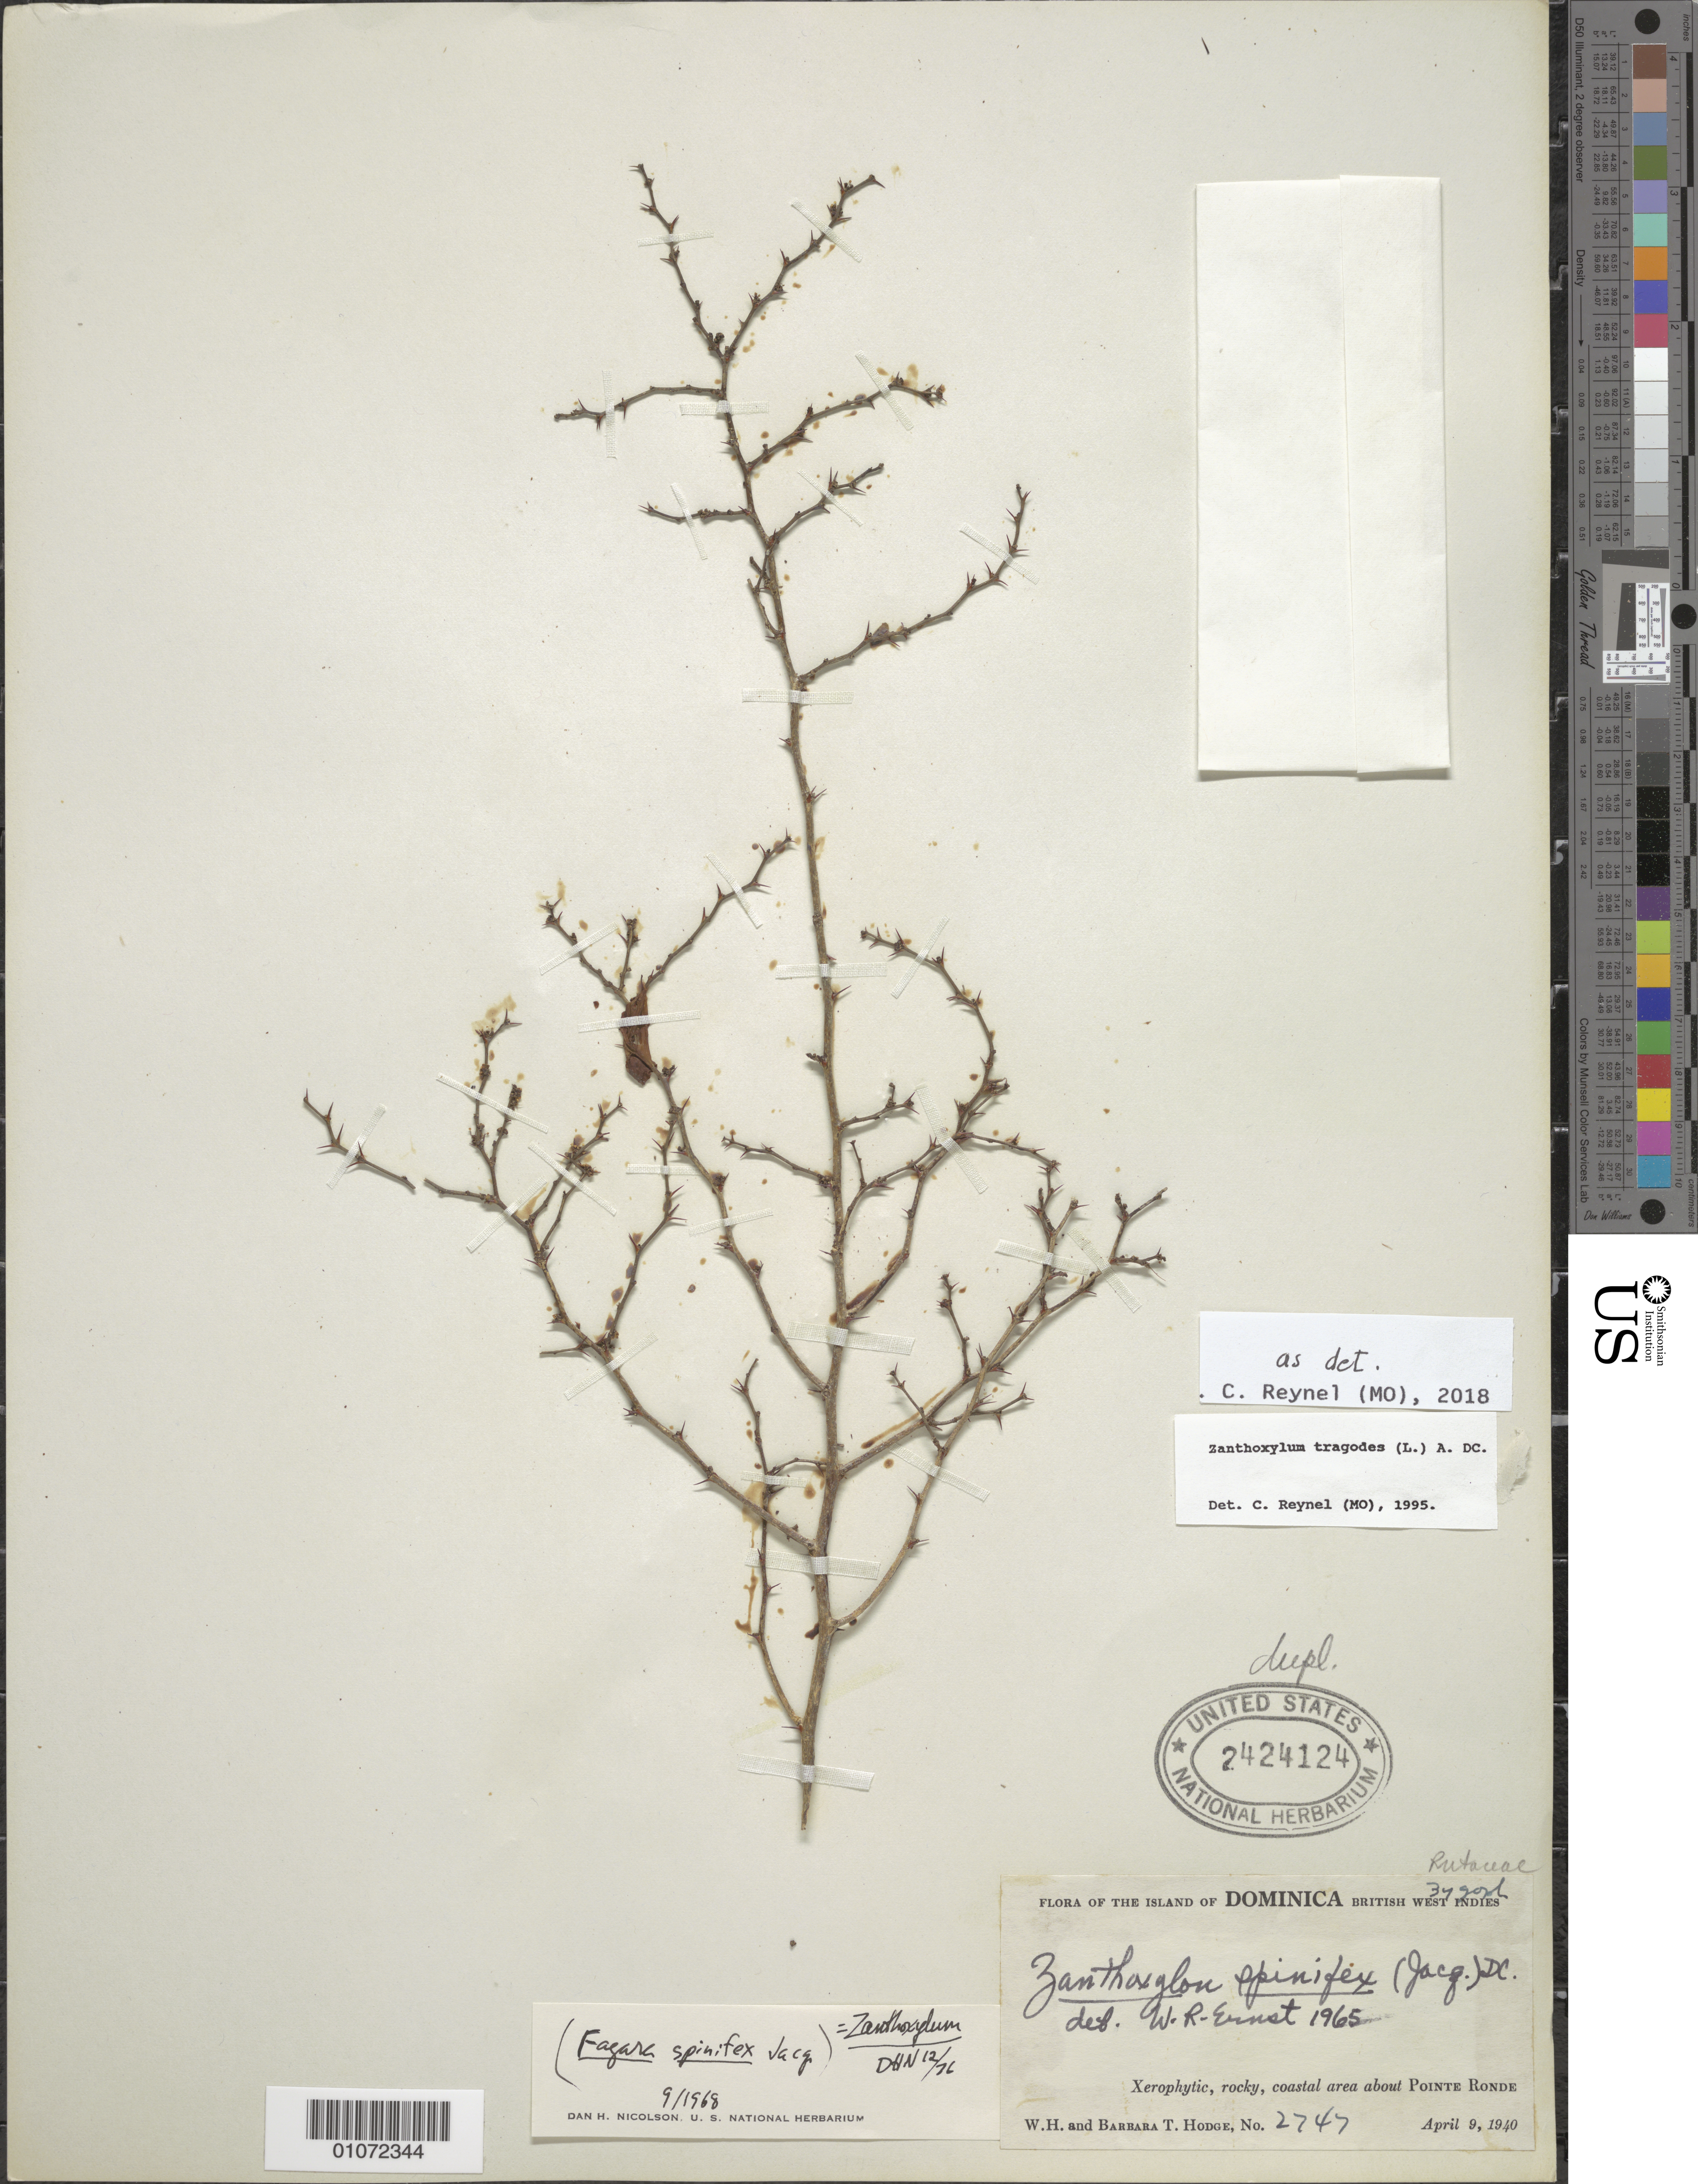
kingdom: Plantae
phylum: Tracheophyta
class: Magnoliopsida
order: Sapindales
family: Rutaceae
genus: Zanthoxylum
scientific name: Zanthoxylum tragodes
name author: (L.) DC.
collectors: W. Hodge & B. Hodge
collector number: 2747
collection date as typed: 09 Apr 1940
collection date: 1940-04-09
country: Dominica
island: Dominica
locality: Rocky, coastal area about Pointe Ronde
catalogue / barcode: US 2424124